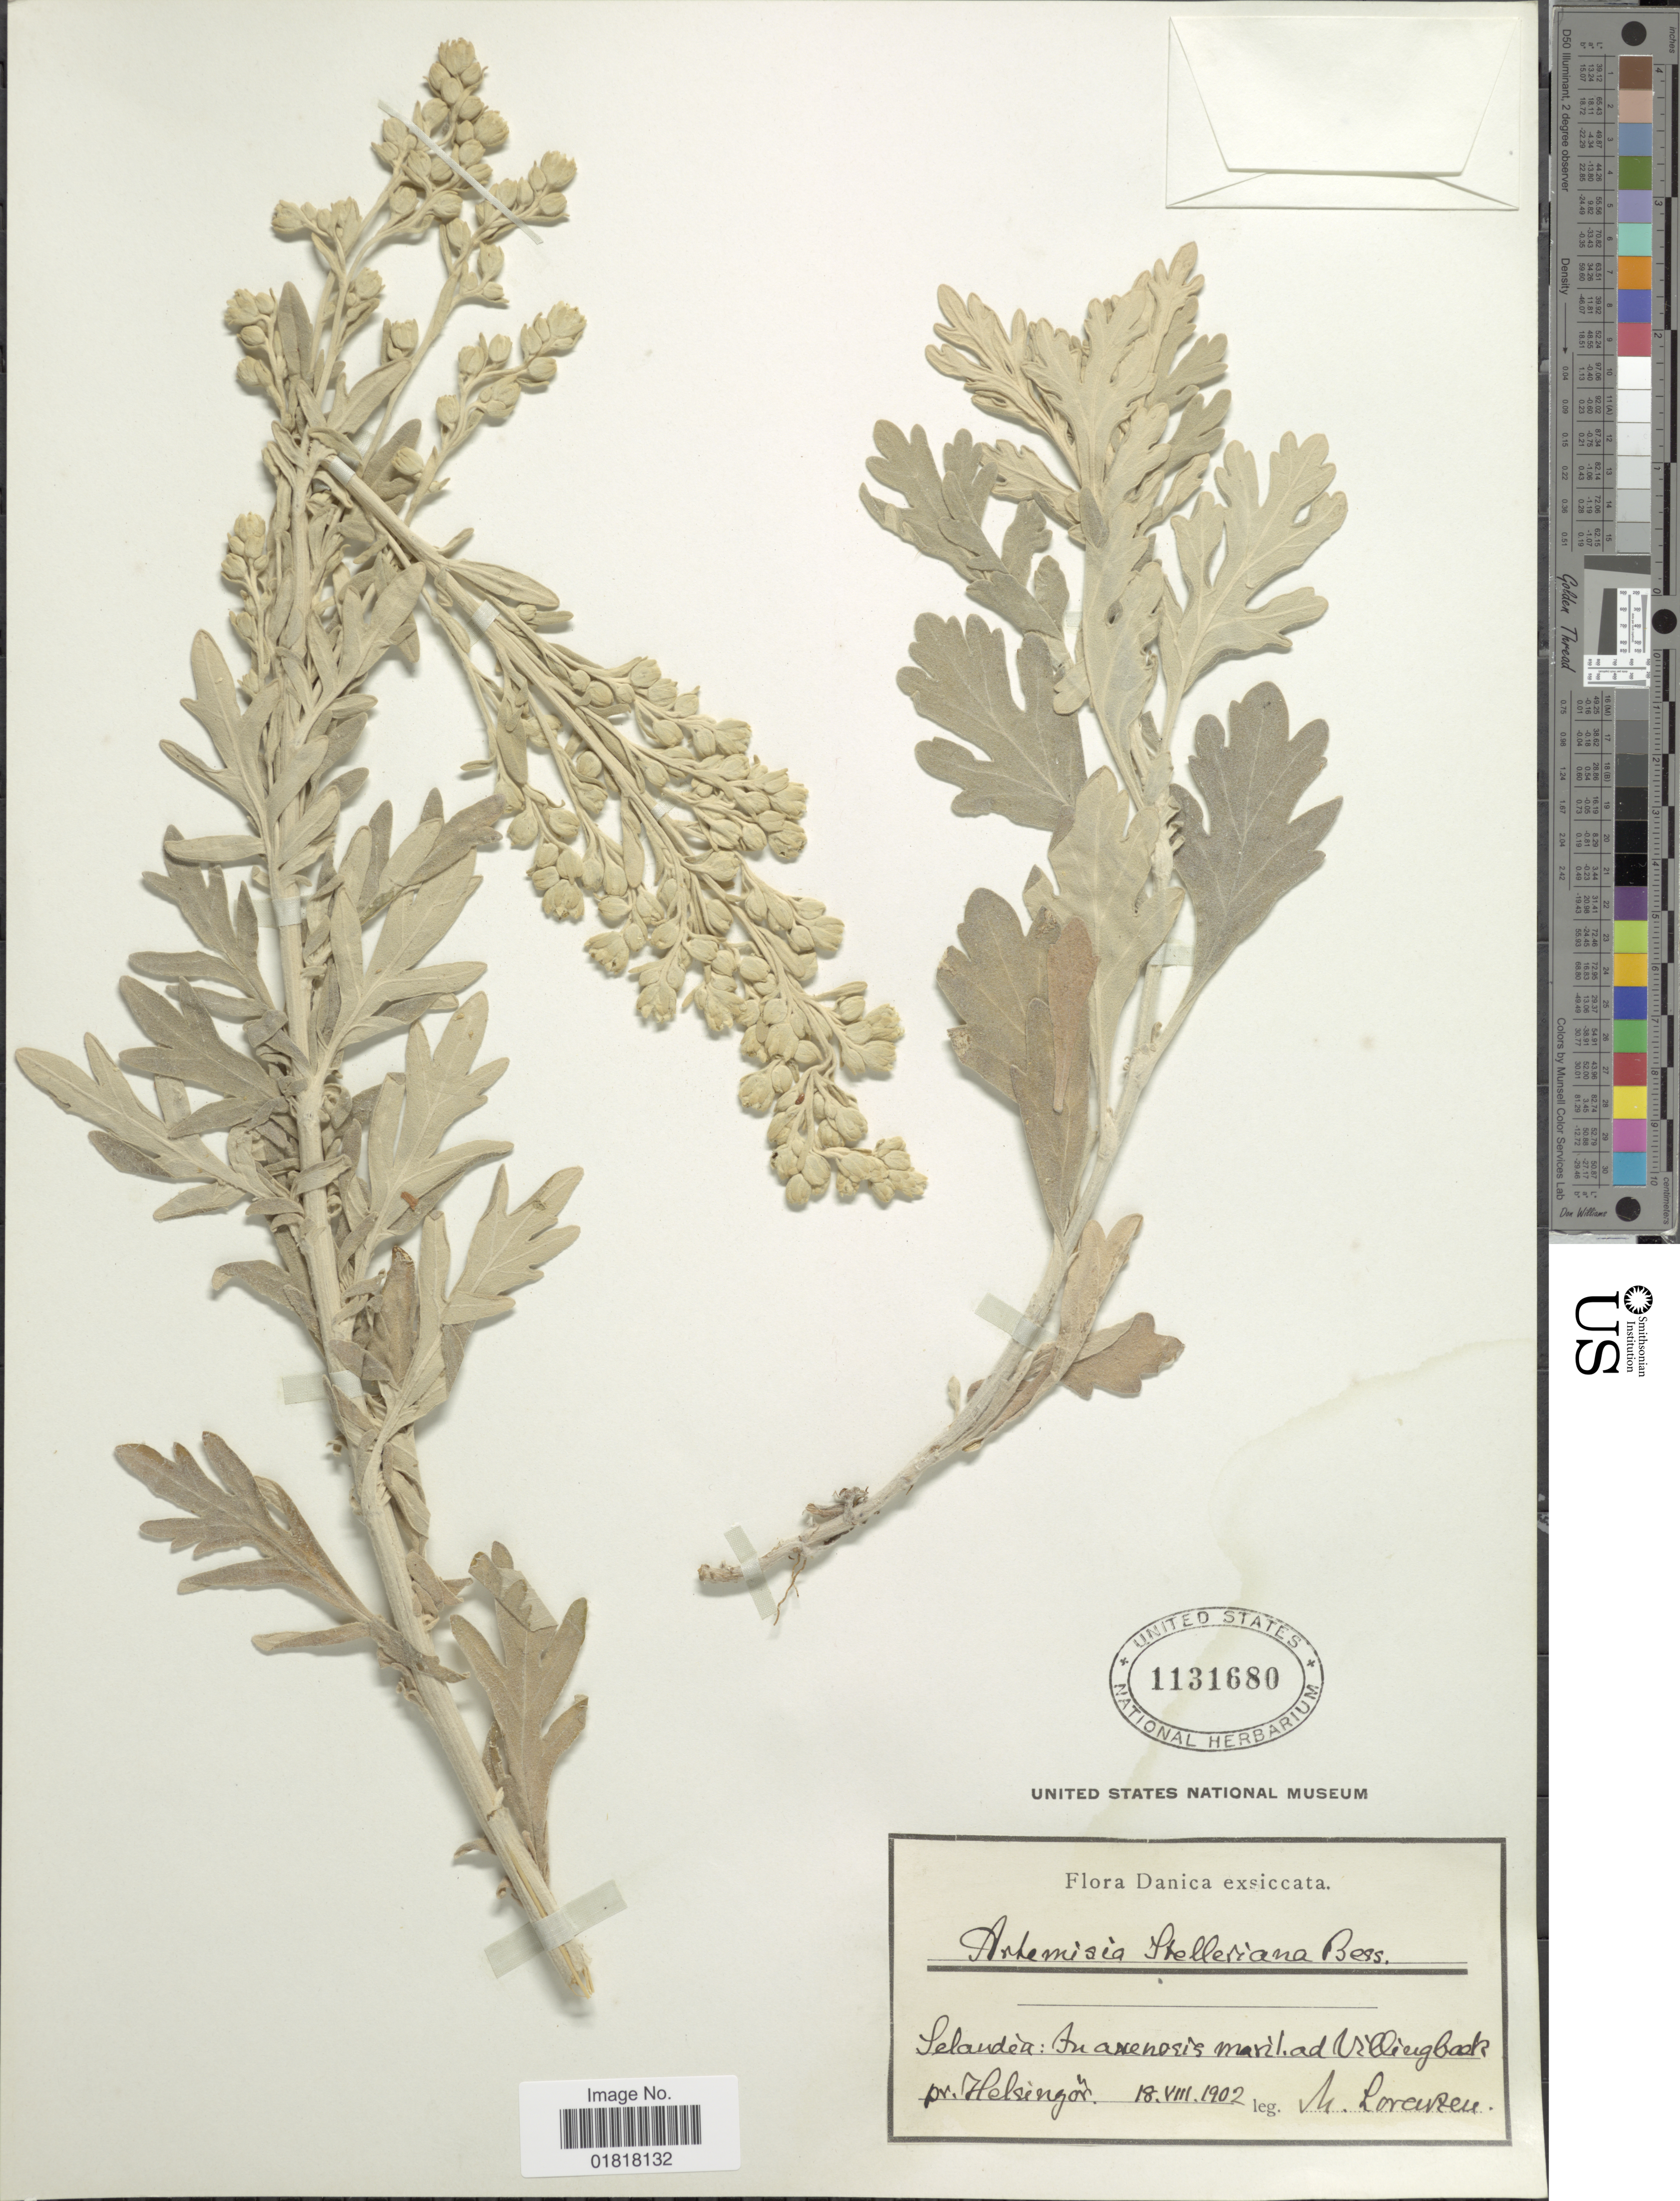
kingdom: Plantae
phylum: Tracheophyta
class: Magnoliopsida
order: Asterales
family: Asteraceae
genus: Artemisia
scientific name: Artemisia stelleriana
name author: Besser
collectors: M. Lorenzen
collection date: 1902-08-18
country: Denmark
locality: Danica exsiccata, Selandia: In arenosis maril. ad Villingbaek, Pr. Helsingor.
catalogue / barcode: US 1131680